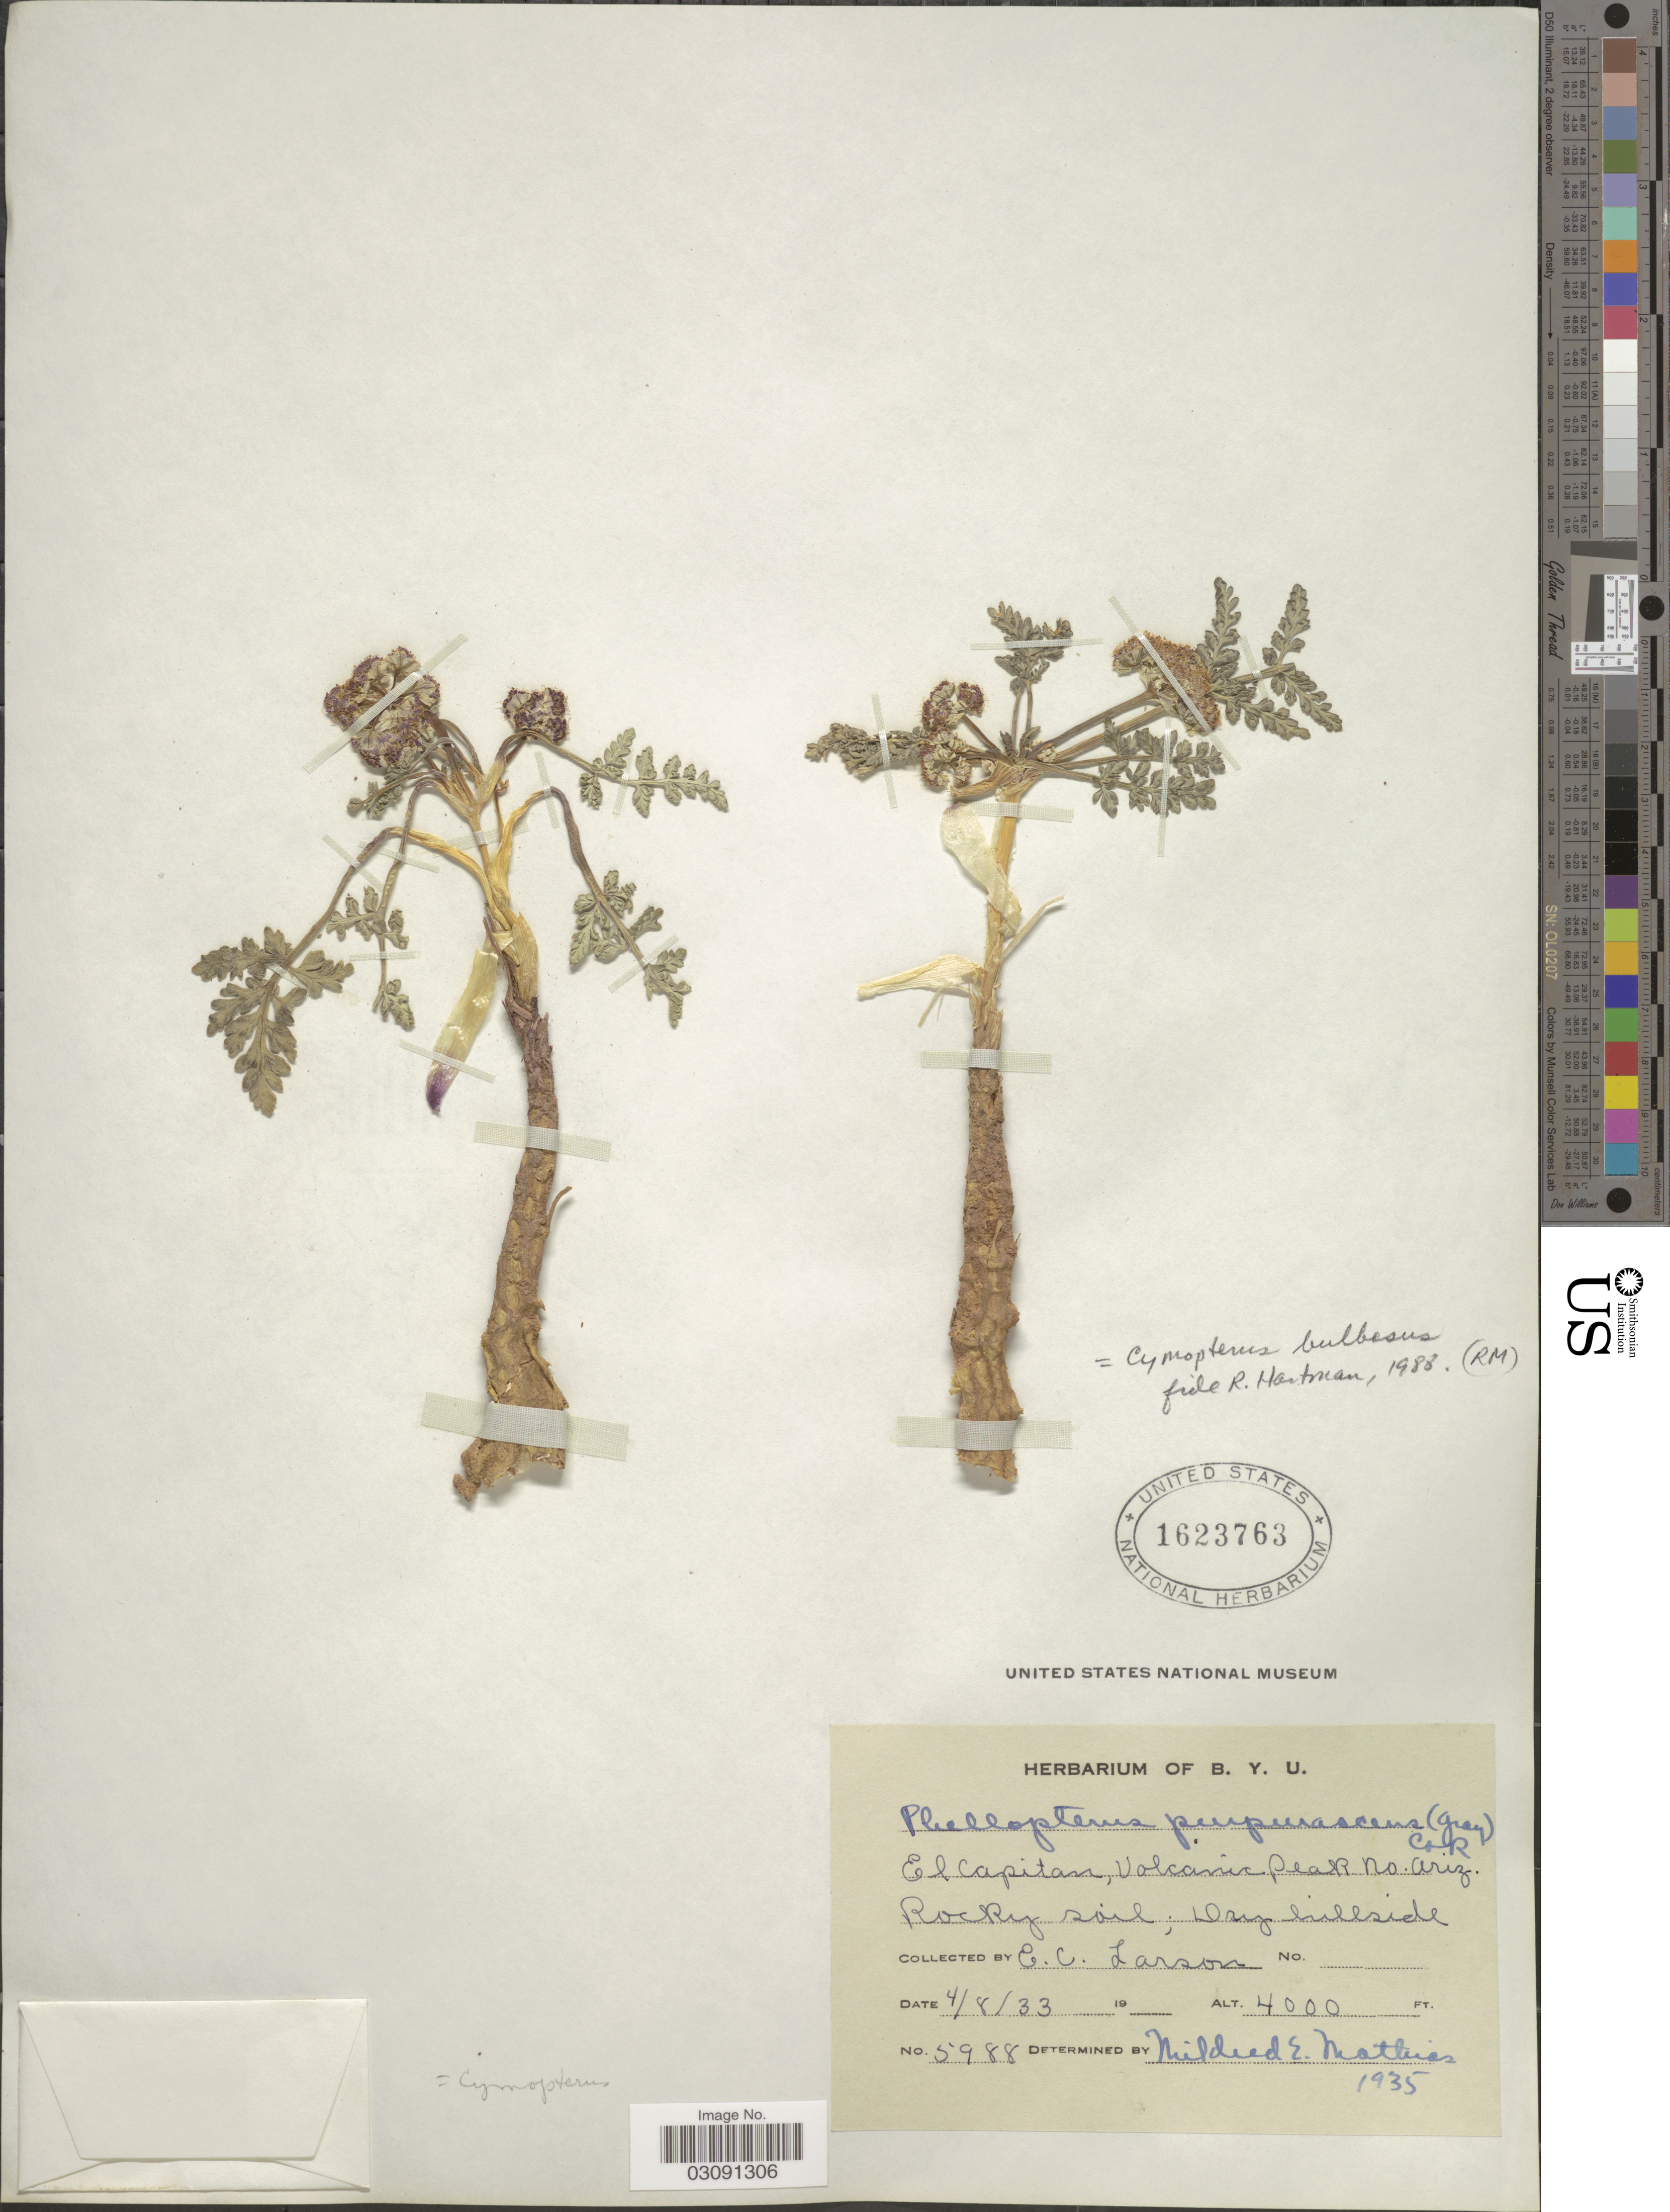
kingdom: Plantae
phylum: Tracheophyta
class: Magnoliopsida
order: Apiales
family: Apiaceae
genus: Cymopterus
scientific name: Cymopterus bulbosus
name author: A. Nelson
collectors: E. Larson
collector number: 5988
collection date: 1933-08-04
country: United States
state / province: Arizona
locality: El Capitan, Volcanic Peak NO. Arizona.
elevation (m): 1219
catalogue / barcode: US 1623763